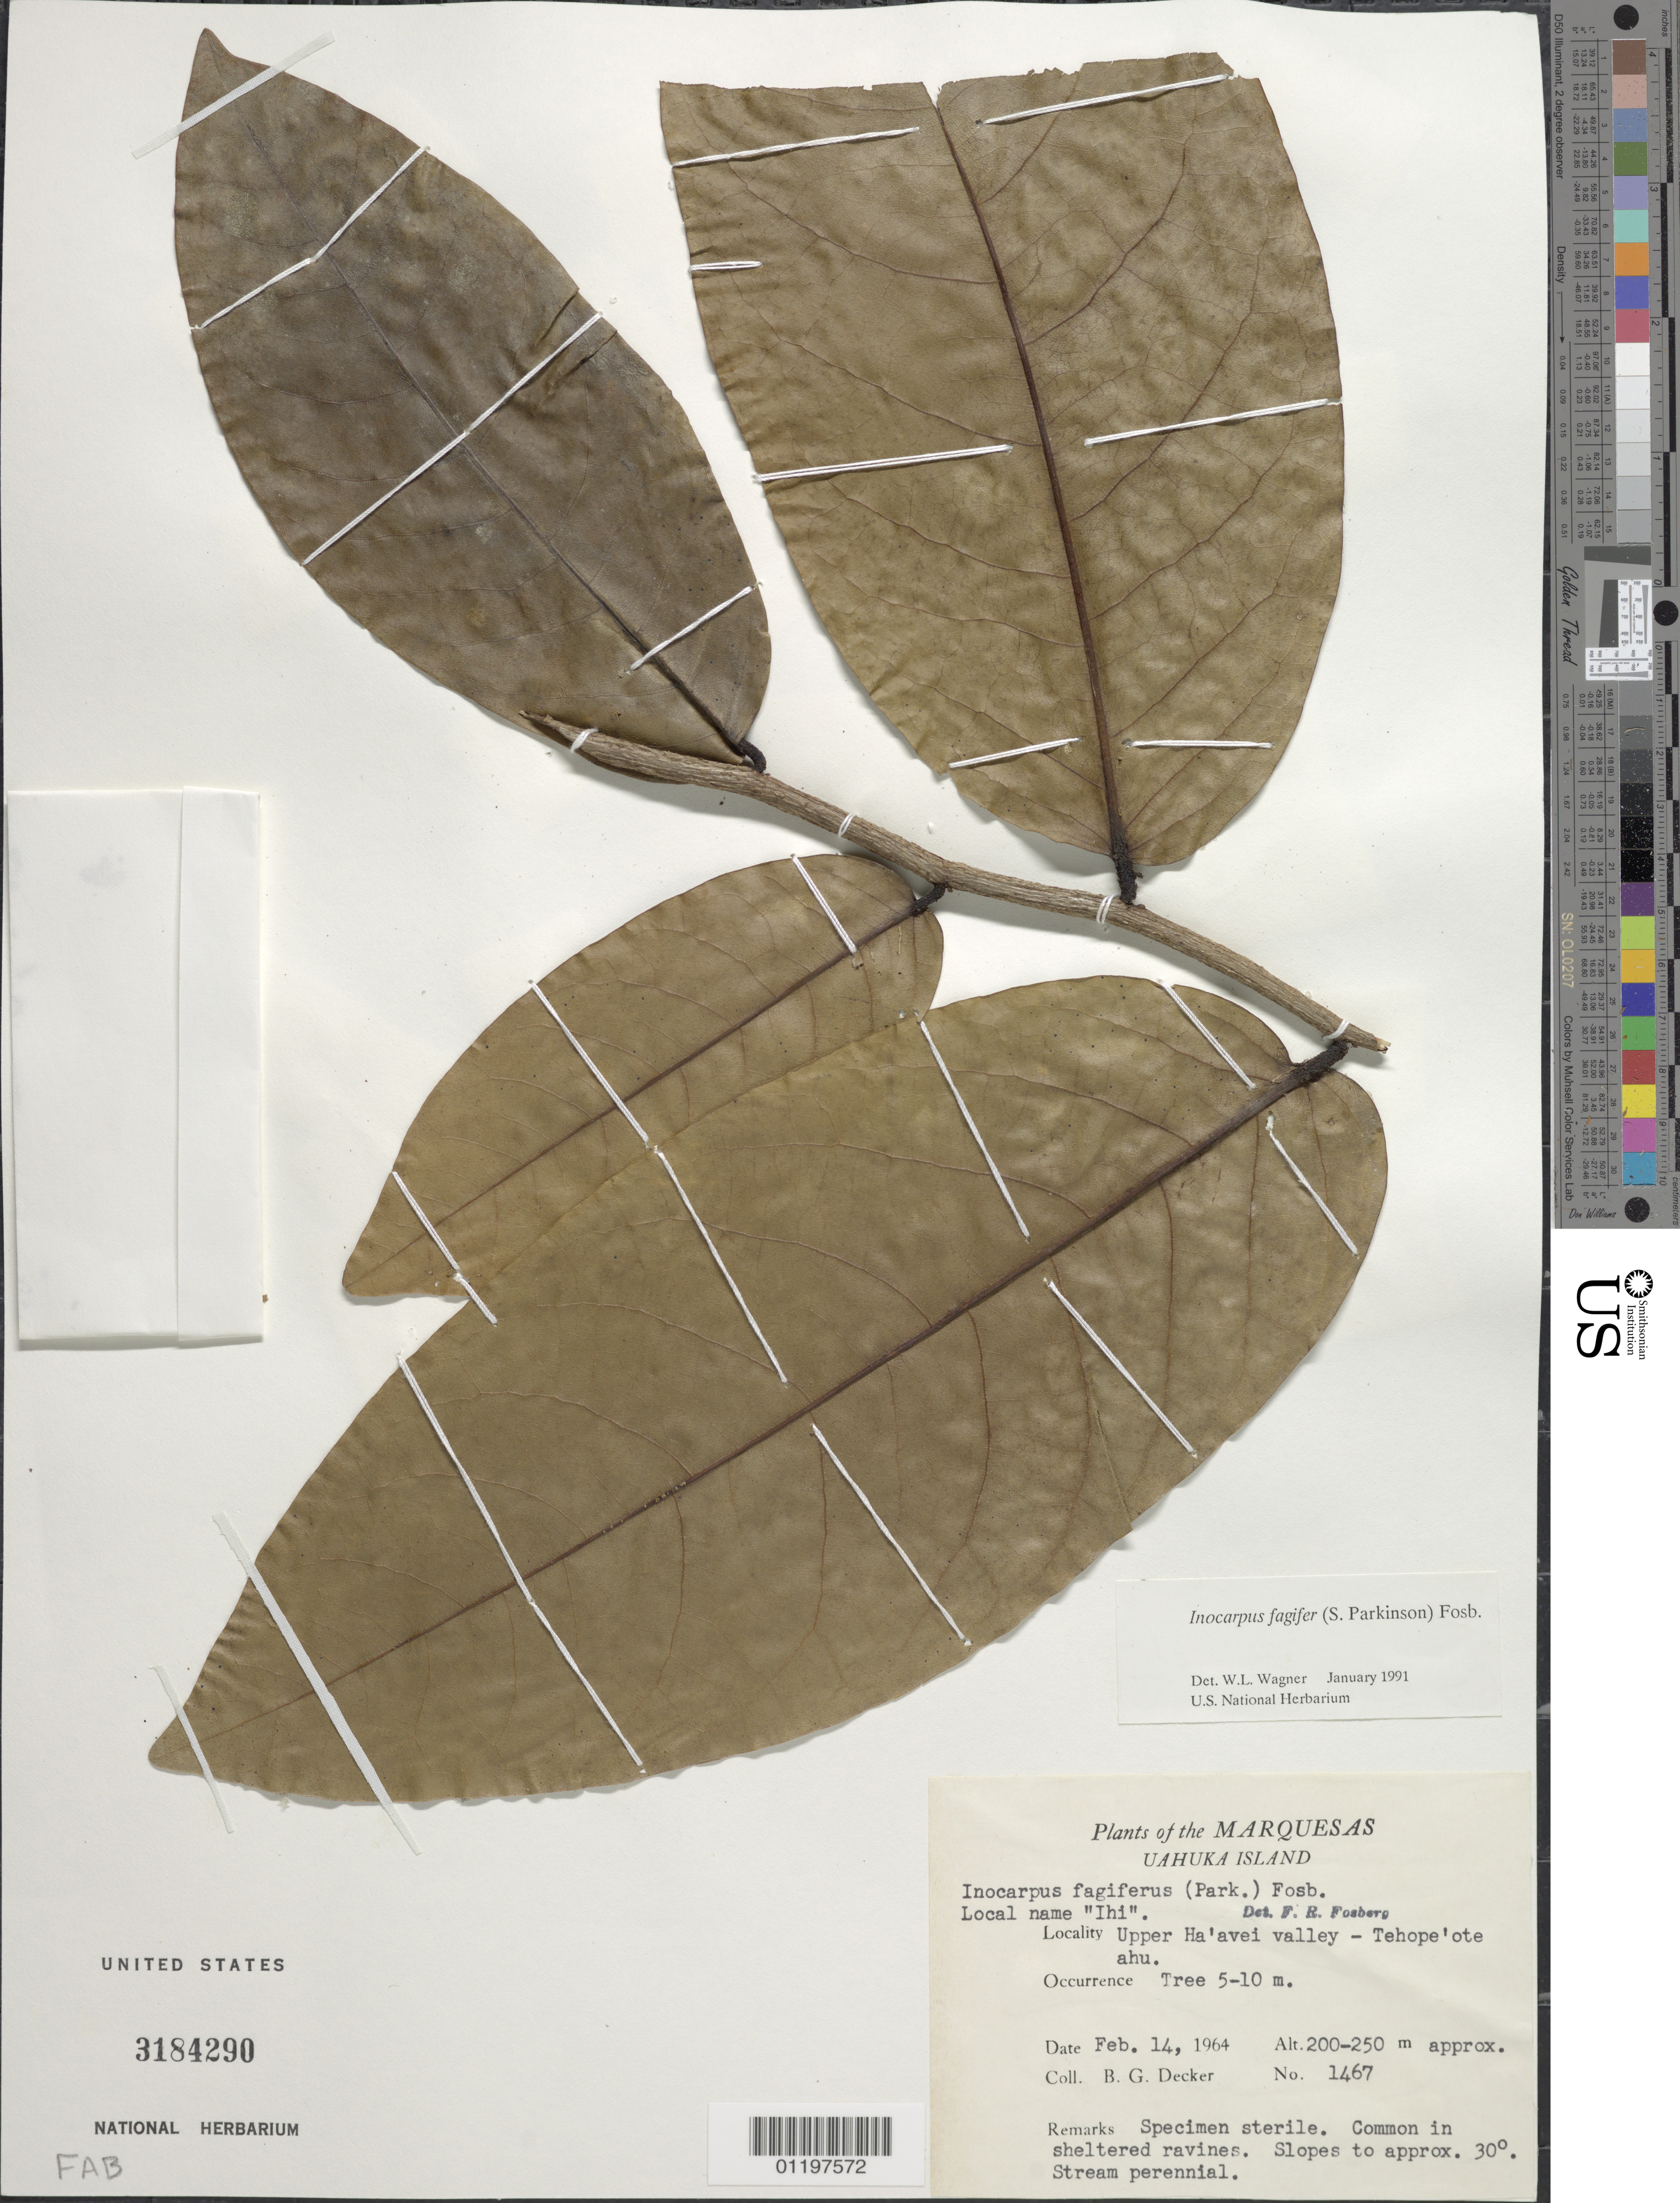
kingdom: Plantae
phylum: Tracheophyta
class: Magnoliopsida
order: Fabales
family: Fabaceae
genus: Inocarpus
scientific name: Inocarpus fagifer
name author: (Parkinson) Fosberg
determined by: Wagner, W. L., (BOT), Smithsonian Institution - National Museum of Natural History (UNITED STATES)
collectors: B. G. Decker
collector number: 1467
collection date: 1964-02-14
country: French Polynesia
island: Ua Huka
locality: Upper Ha'avei Valley, Tehope'ote ahu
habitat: Common in sheltered ravines, slopes to 30 deg. Stream perennial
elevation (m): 200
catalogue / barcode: US 3184290